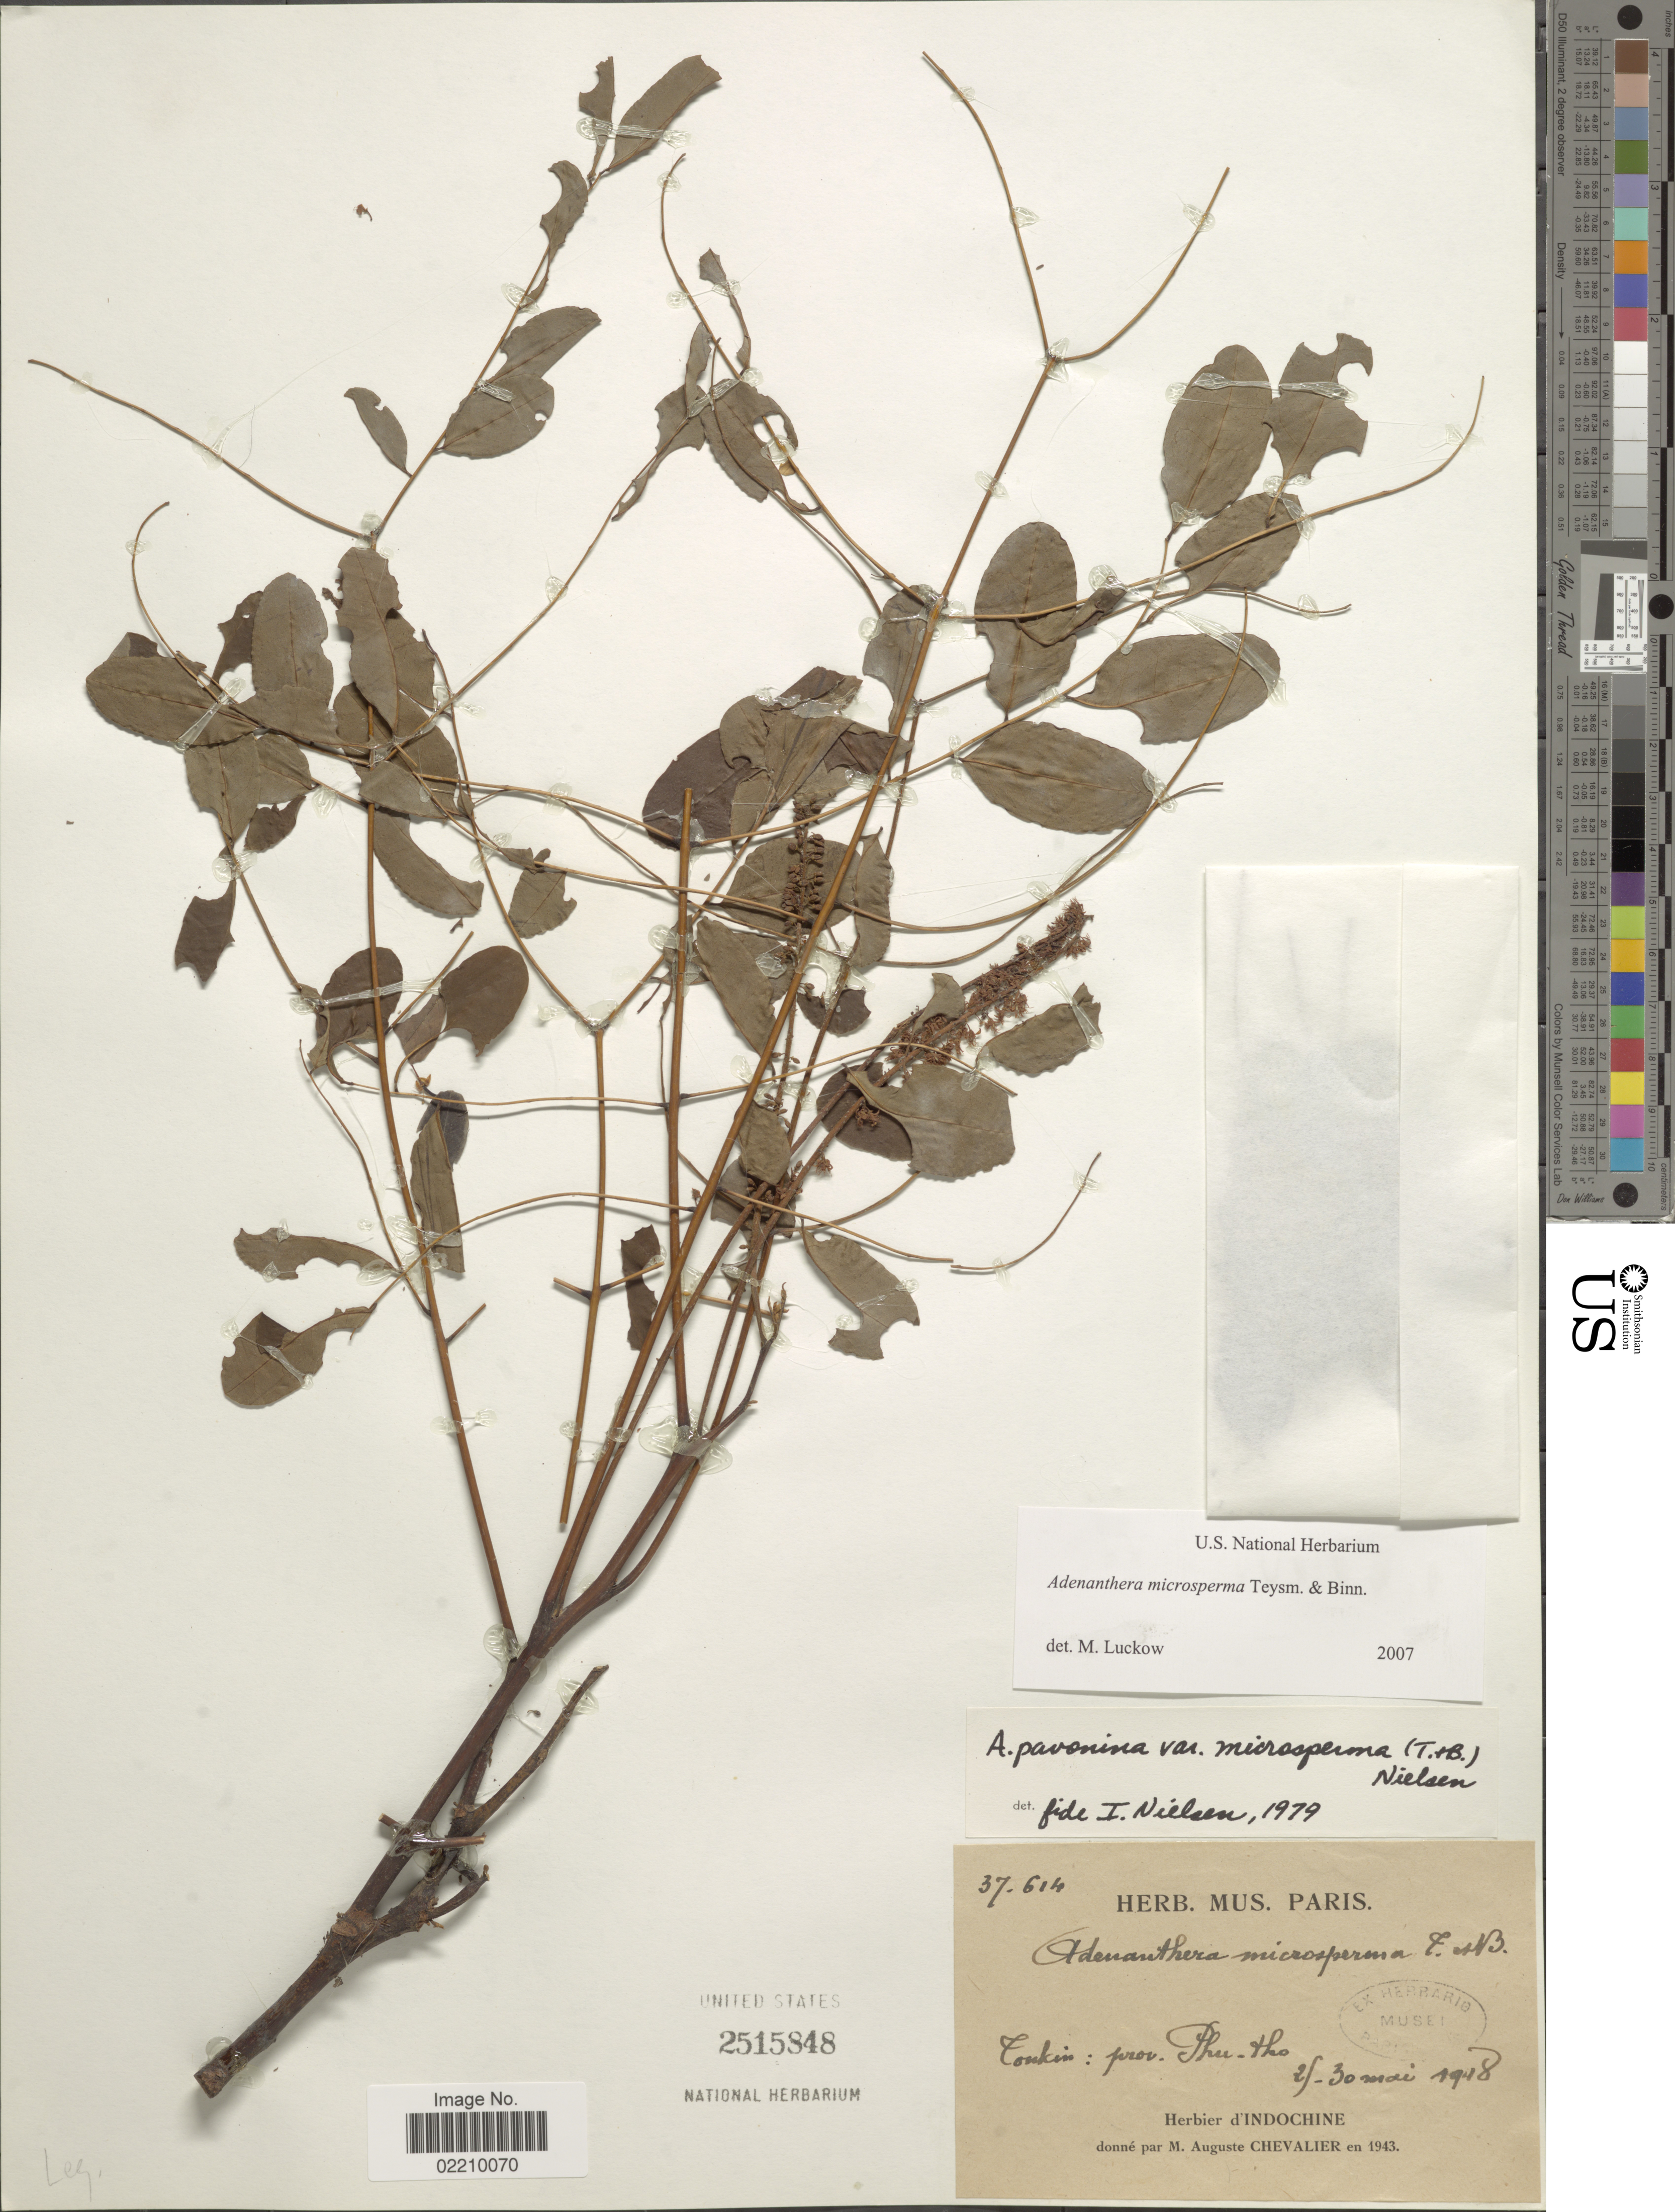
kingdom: Plantae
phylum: Tracheophyta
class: Magnoliopsida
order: Fabales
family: Fabaceae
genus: Adenanthera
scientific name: Adenanthera microsperma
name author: Teysm. & Binn.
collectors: A. J. Chevalier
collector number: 34614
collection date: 1918-05-02/1918-05-03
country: Vietnam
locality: Tonkin. Prov. Phu-Tho [interpreted]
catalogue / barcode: US 2515848